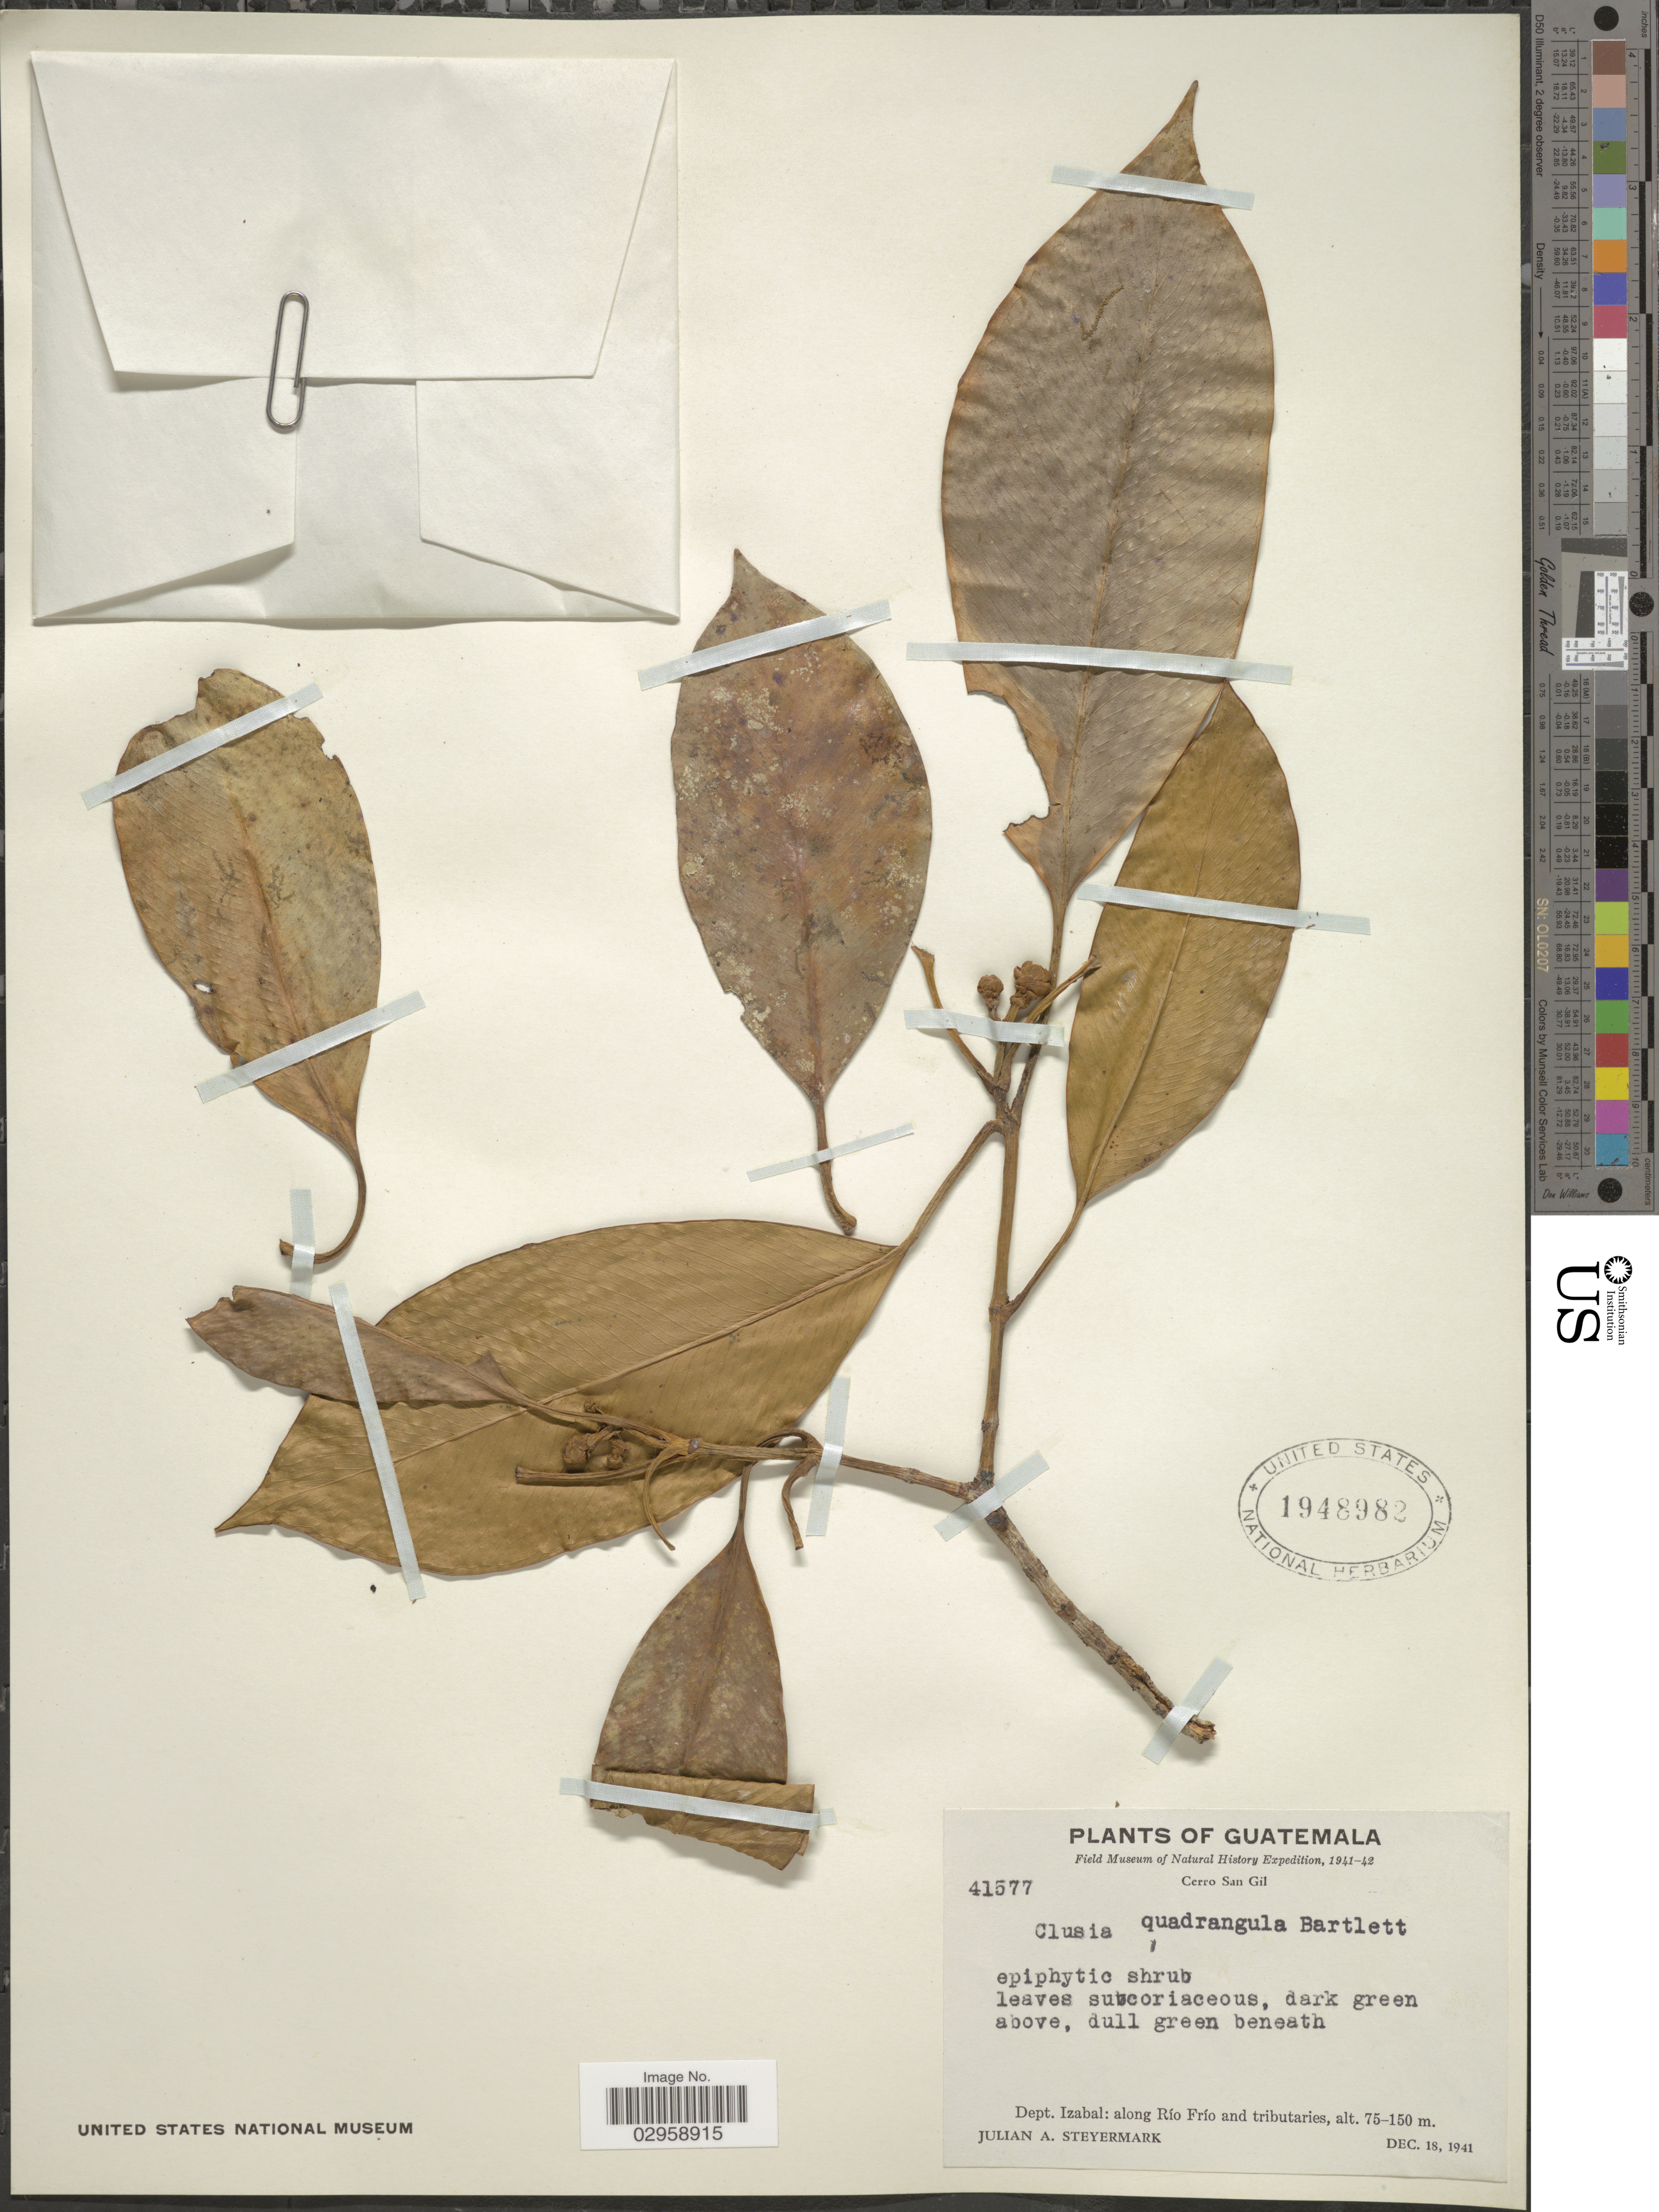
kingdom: Plantae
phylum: Tracheophyta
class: Magnoliopsida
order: Malpighiales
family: Clusiaceae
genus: Clusia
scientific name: Clusia quadrangula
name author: Bartlett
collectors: J. Steyermark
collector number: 41577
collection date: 1941-12-18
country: Guatemala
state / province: Izabal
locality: Cerro San Gil, Dept. Izabal: along Río Frío and tributaries.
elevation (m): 75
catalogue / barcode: US 1948982